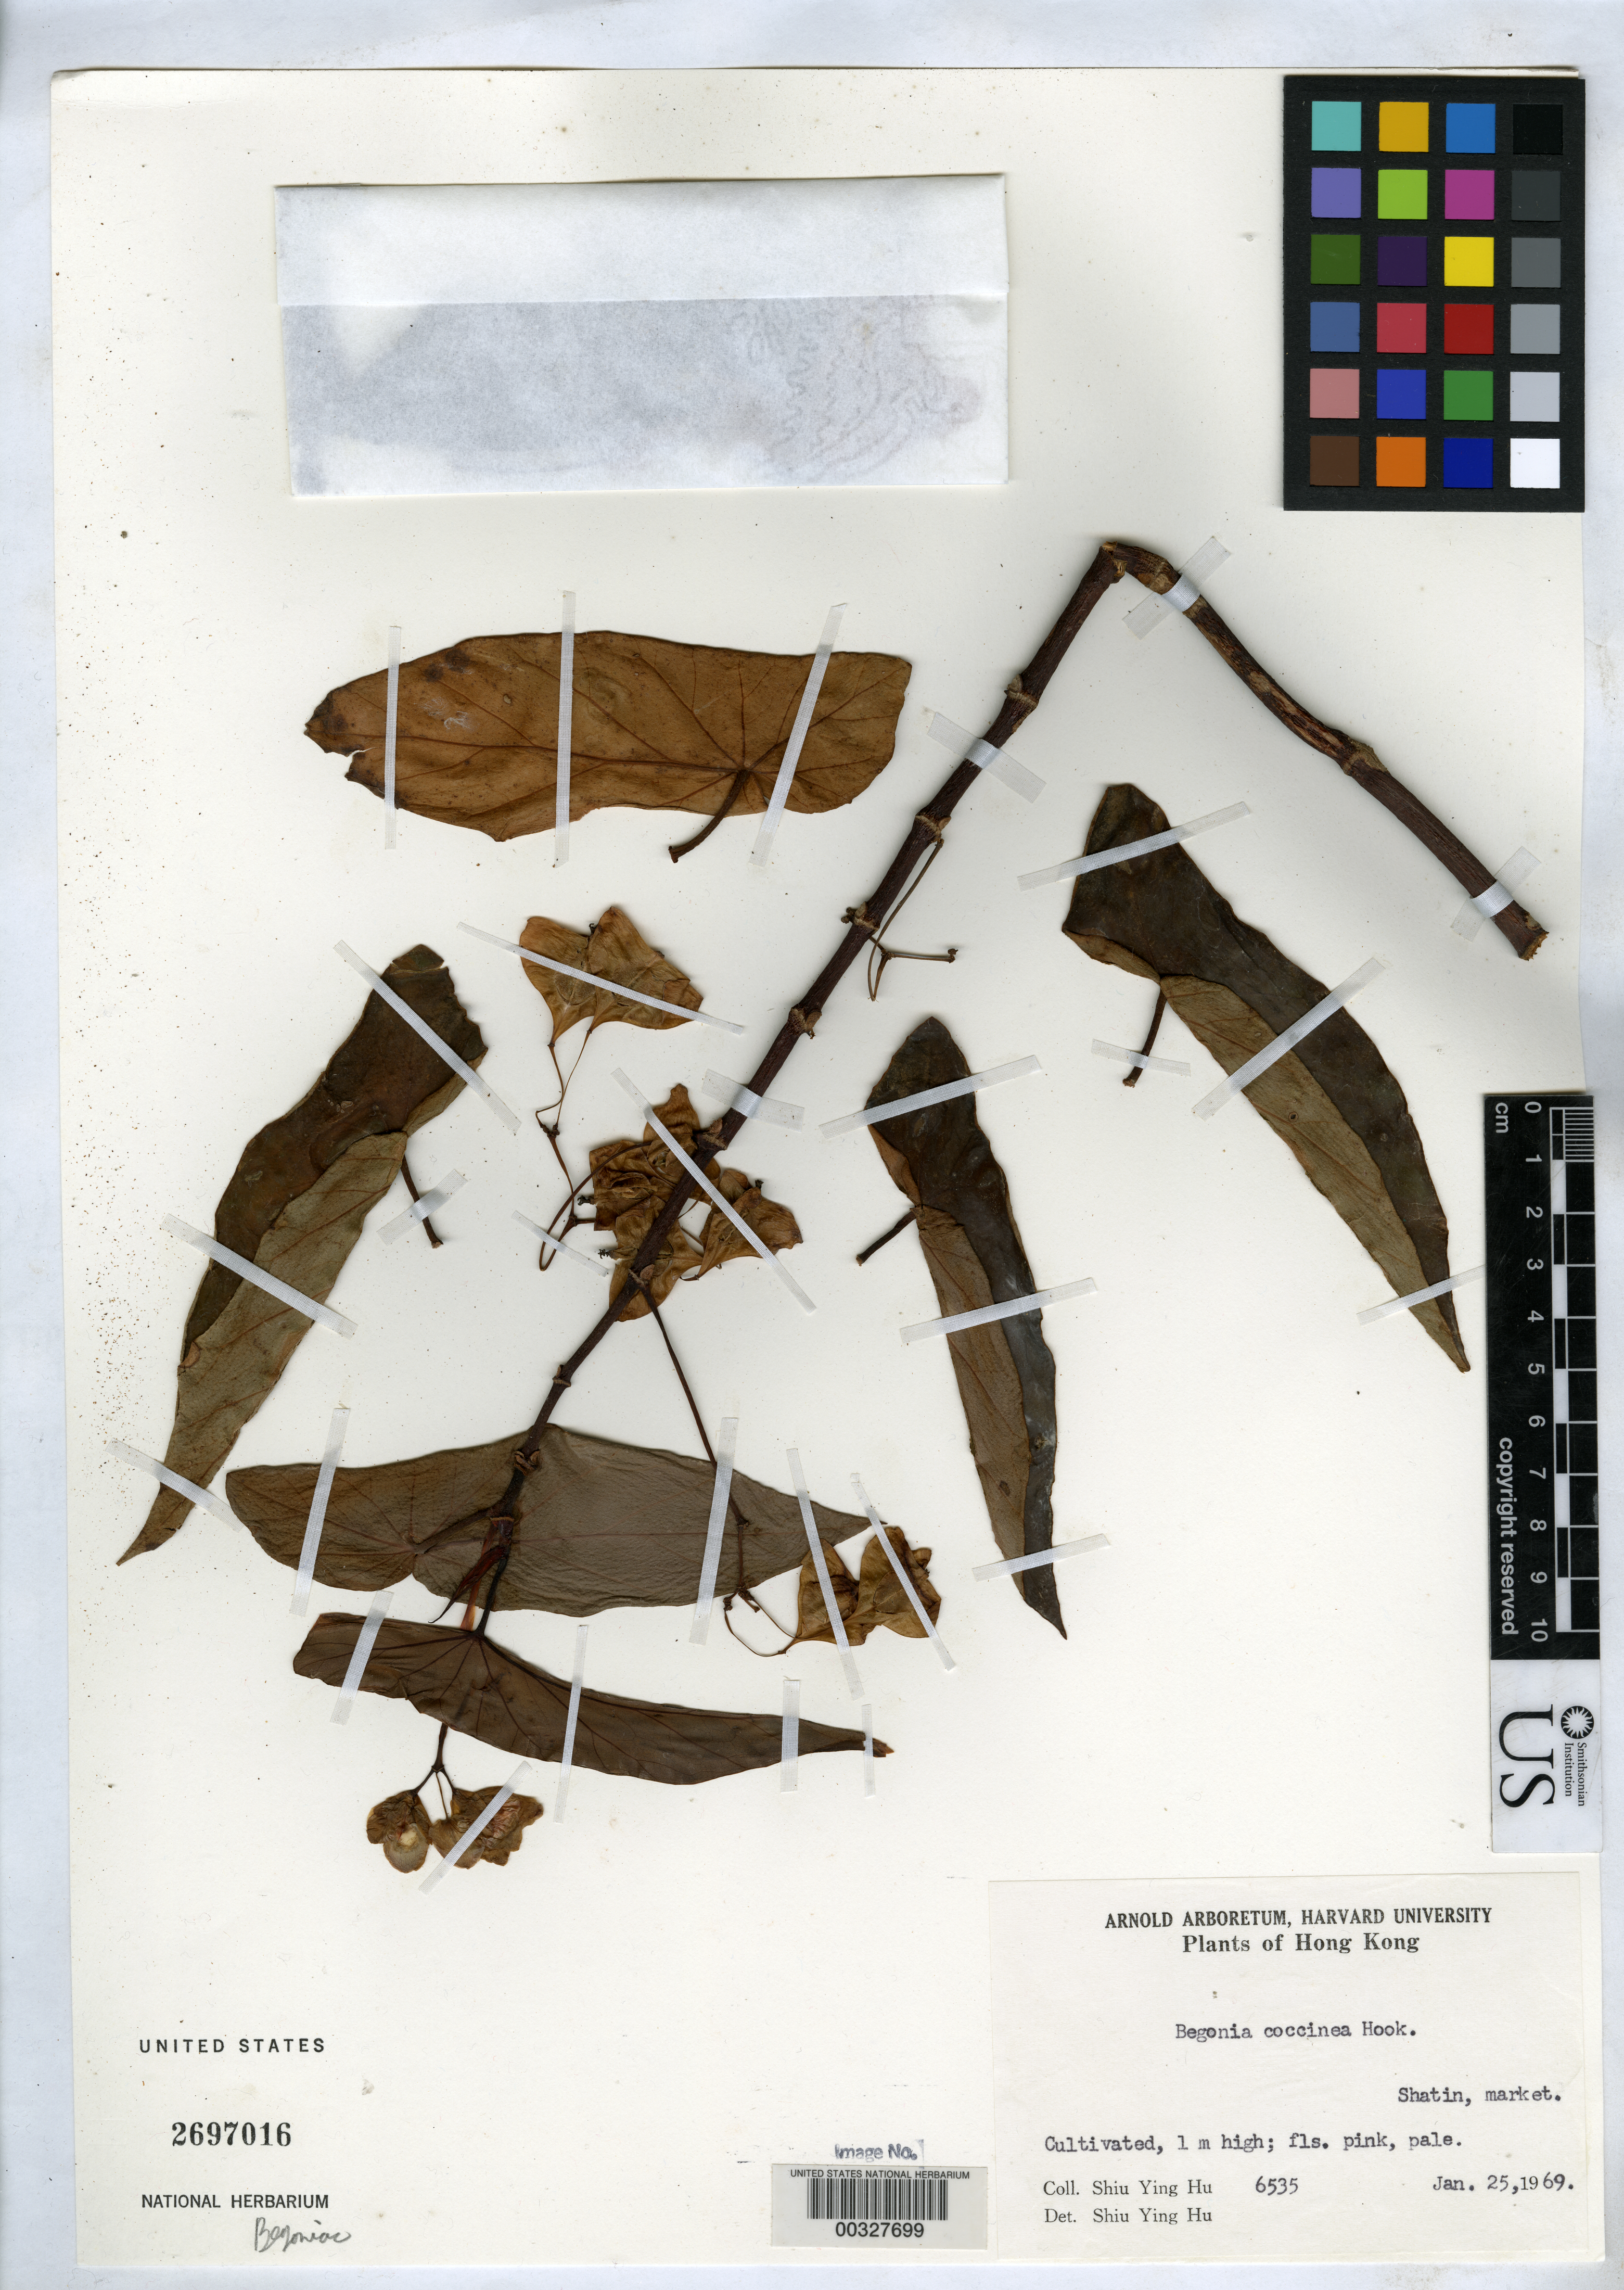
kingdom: Plantae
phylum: Tracheophyta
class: Magnoliopsida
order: Cucurbitales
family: Begoniaceae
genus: Begonia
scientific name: Begonia coccinea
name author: Hook.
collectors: S. Y. Hu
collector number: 6535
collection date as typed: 25 Jan 1969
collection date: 1969-01-25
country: China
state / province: Hong Kong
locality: Shatin, market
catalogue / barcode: US 2697016